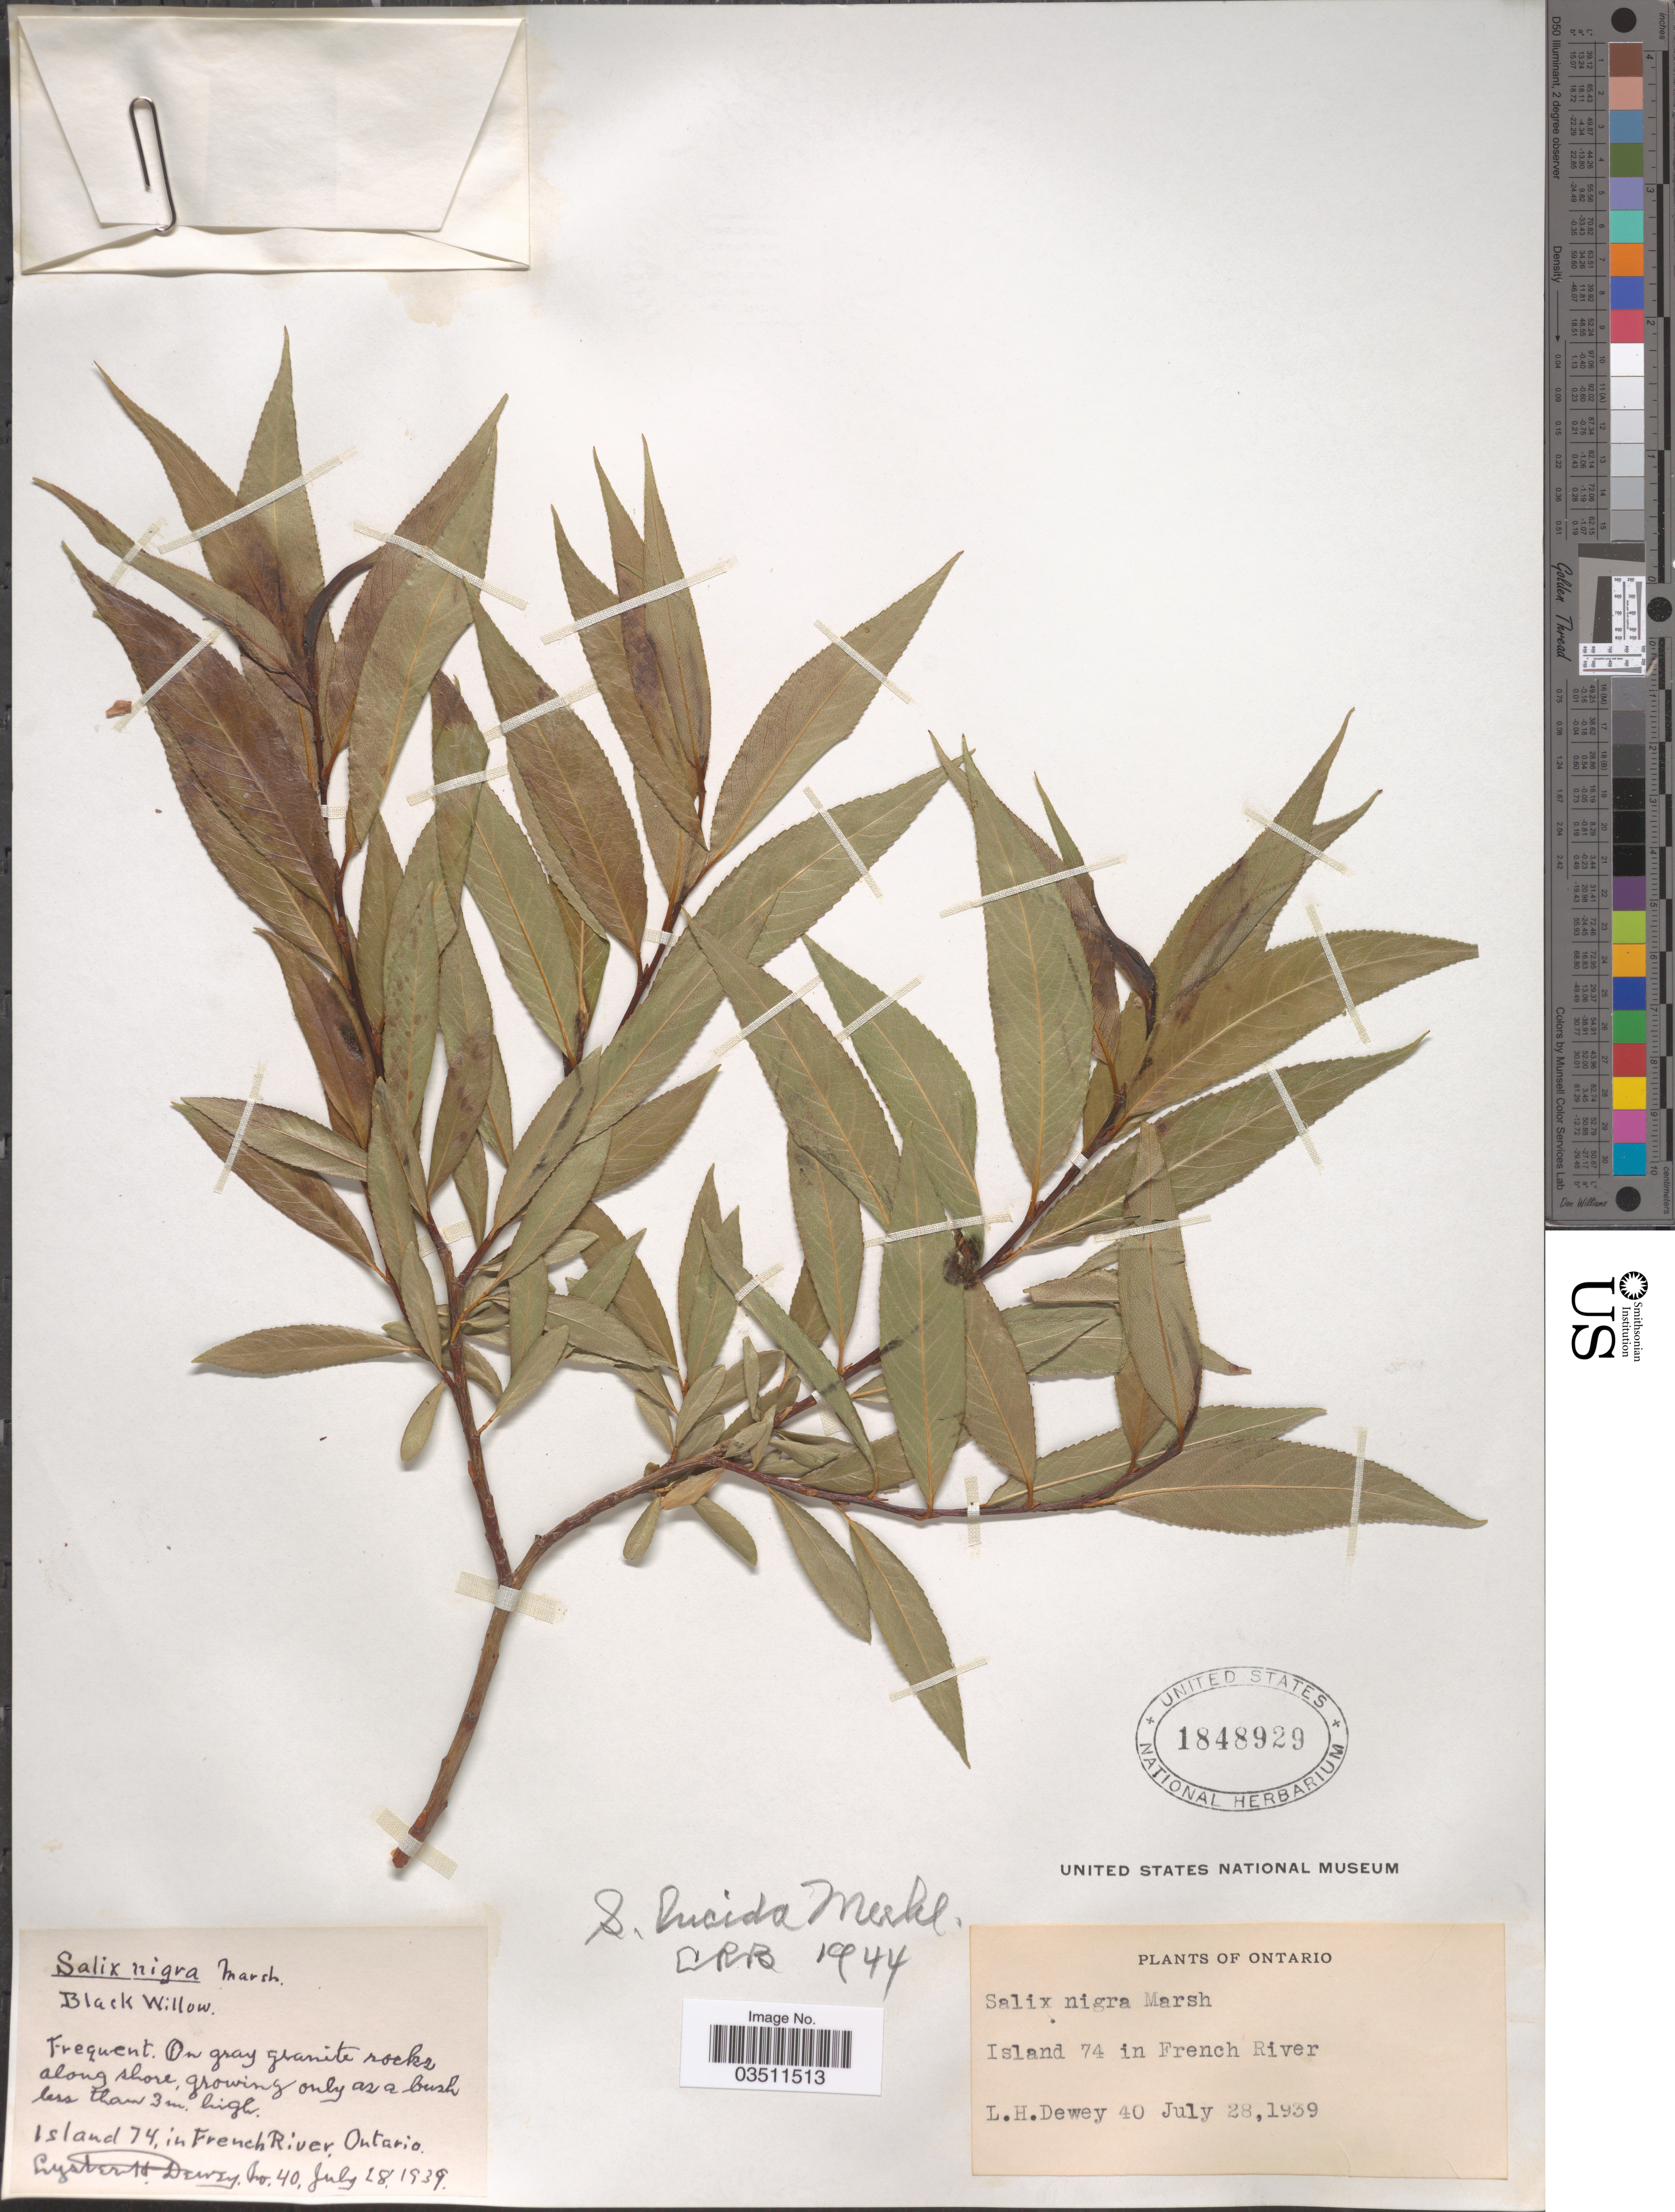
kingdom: Plantae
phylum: Tracheophyta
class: Magnoliopsida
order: Malpighiales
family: Salicaceae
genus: Salix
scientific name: Salix lucida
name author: Muhl.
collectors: L. H. Dewey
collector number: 40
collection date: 1939-07-28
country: Canada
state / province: Ontario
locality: Island 74 in French River.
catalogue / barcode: US 1848929